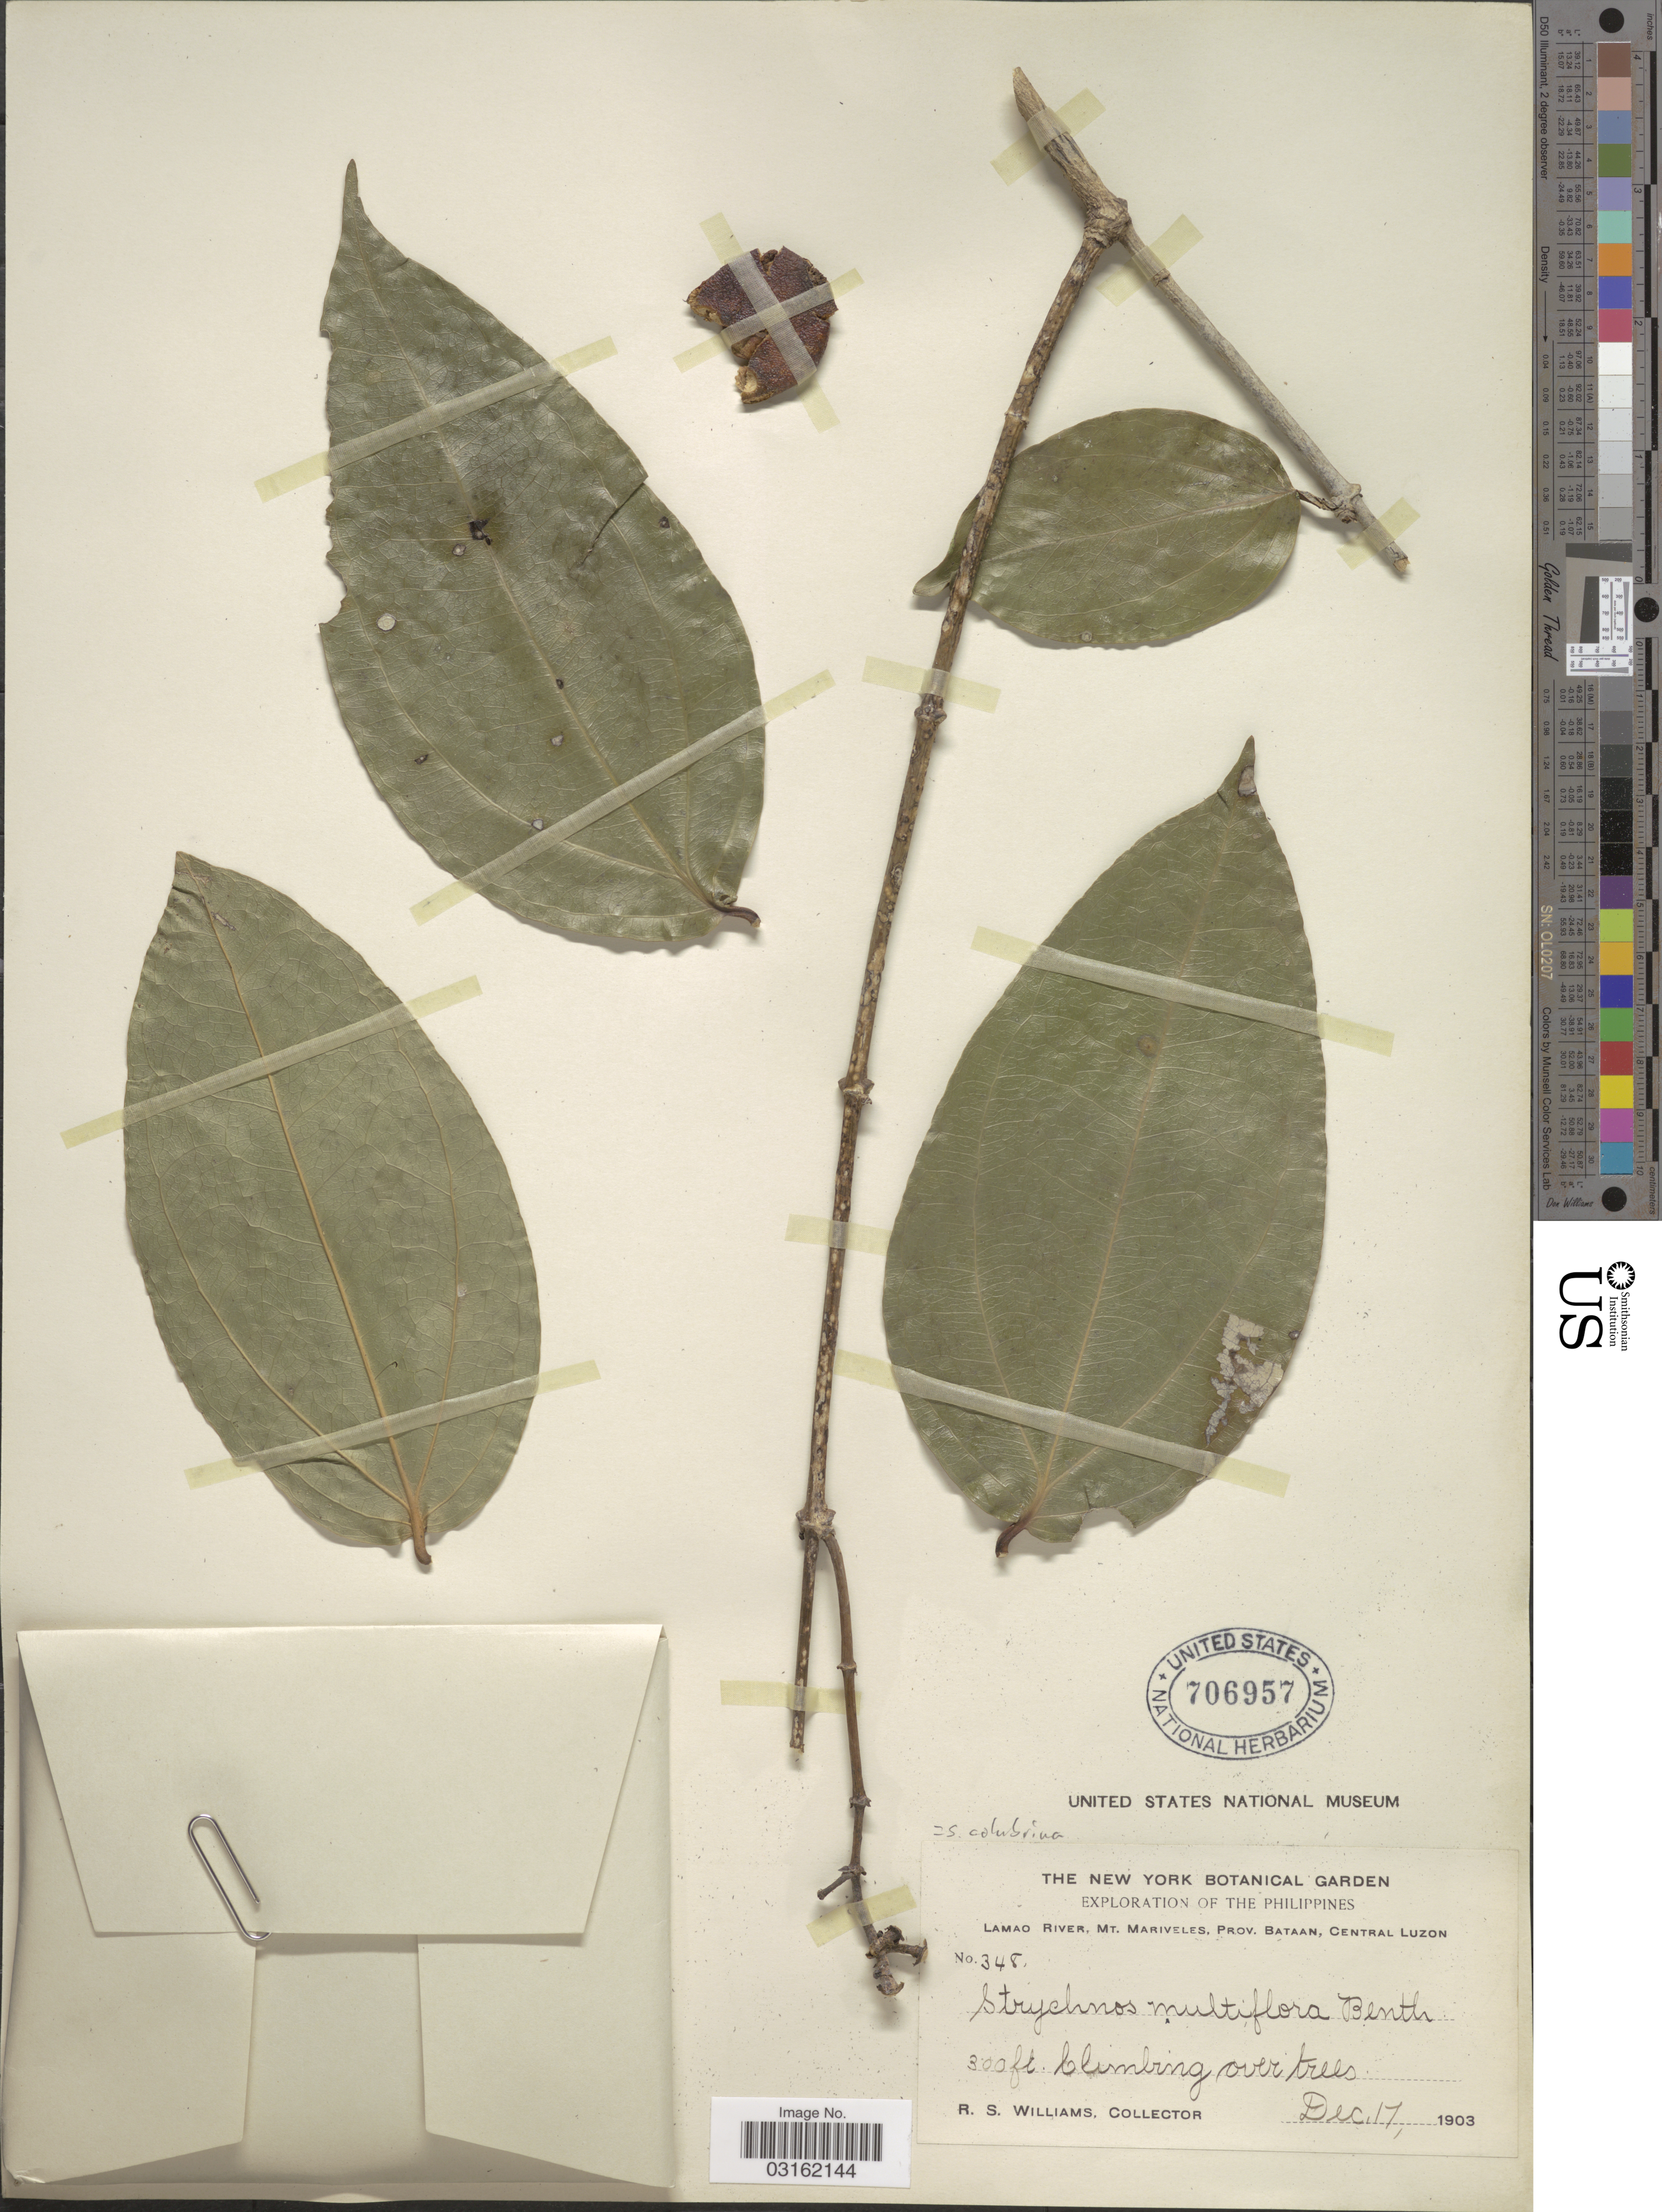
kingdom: Plantae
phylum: Tracheophyta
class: Magnoliopsida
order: Gentianales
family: Loganiaceae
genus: Strychnos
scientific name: Strychnos colubrina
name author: L.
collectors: R. S. Williams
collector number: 348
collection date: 1903-12-17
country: Philippines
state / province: Central Luzon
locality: Lamao River, Mt. Mariveles, Prov. Bataan.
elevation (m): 91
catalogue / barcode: US 706957